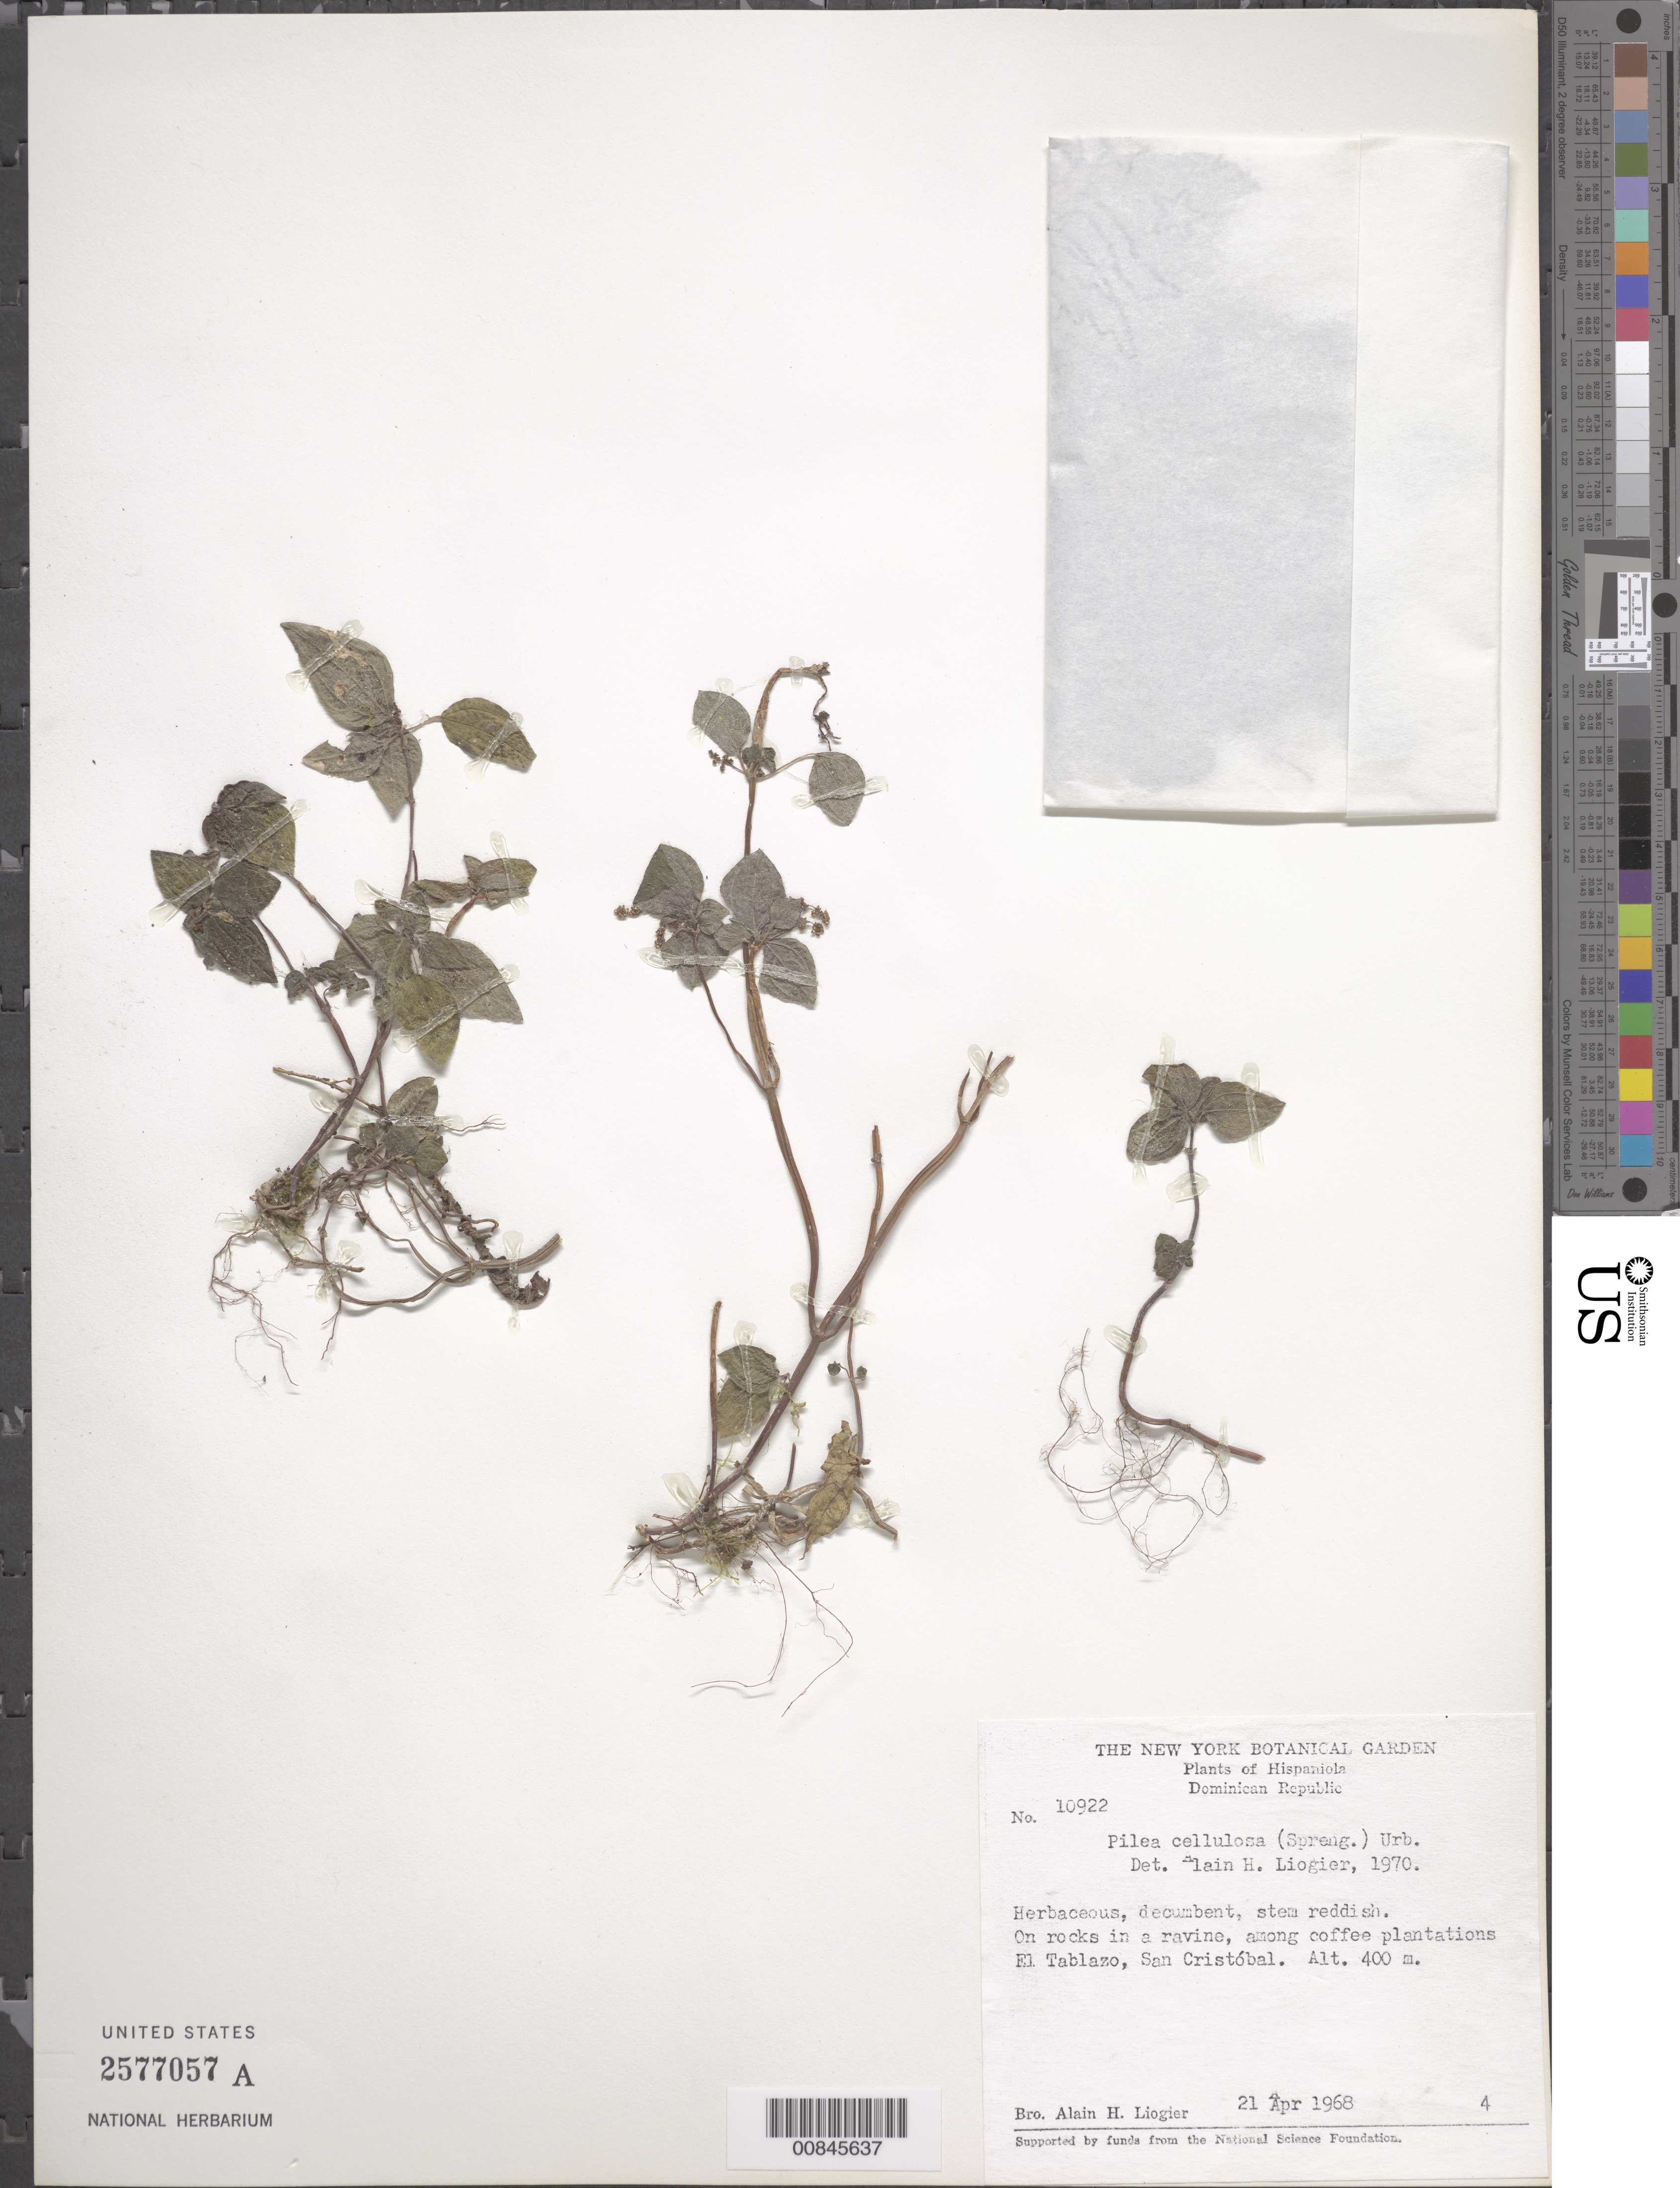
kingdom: Plantae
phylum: Tracheophyta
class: Magnoliopsida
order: Rosales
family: Urticaceae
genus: Pilea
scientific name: Pilea cellulosa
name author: Urb.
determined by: Liogier, Alain H.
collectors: A. H. Liogier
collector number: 10922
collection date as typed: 21 Apr 1968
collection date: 1968-04-21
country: Dominican Republic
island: Hispaniola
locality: El Tablazo, San Cristóbal.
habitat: On rocks in ravine, among coffee plantations.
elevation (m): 400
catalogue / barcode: US 2577057A